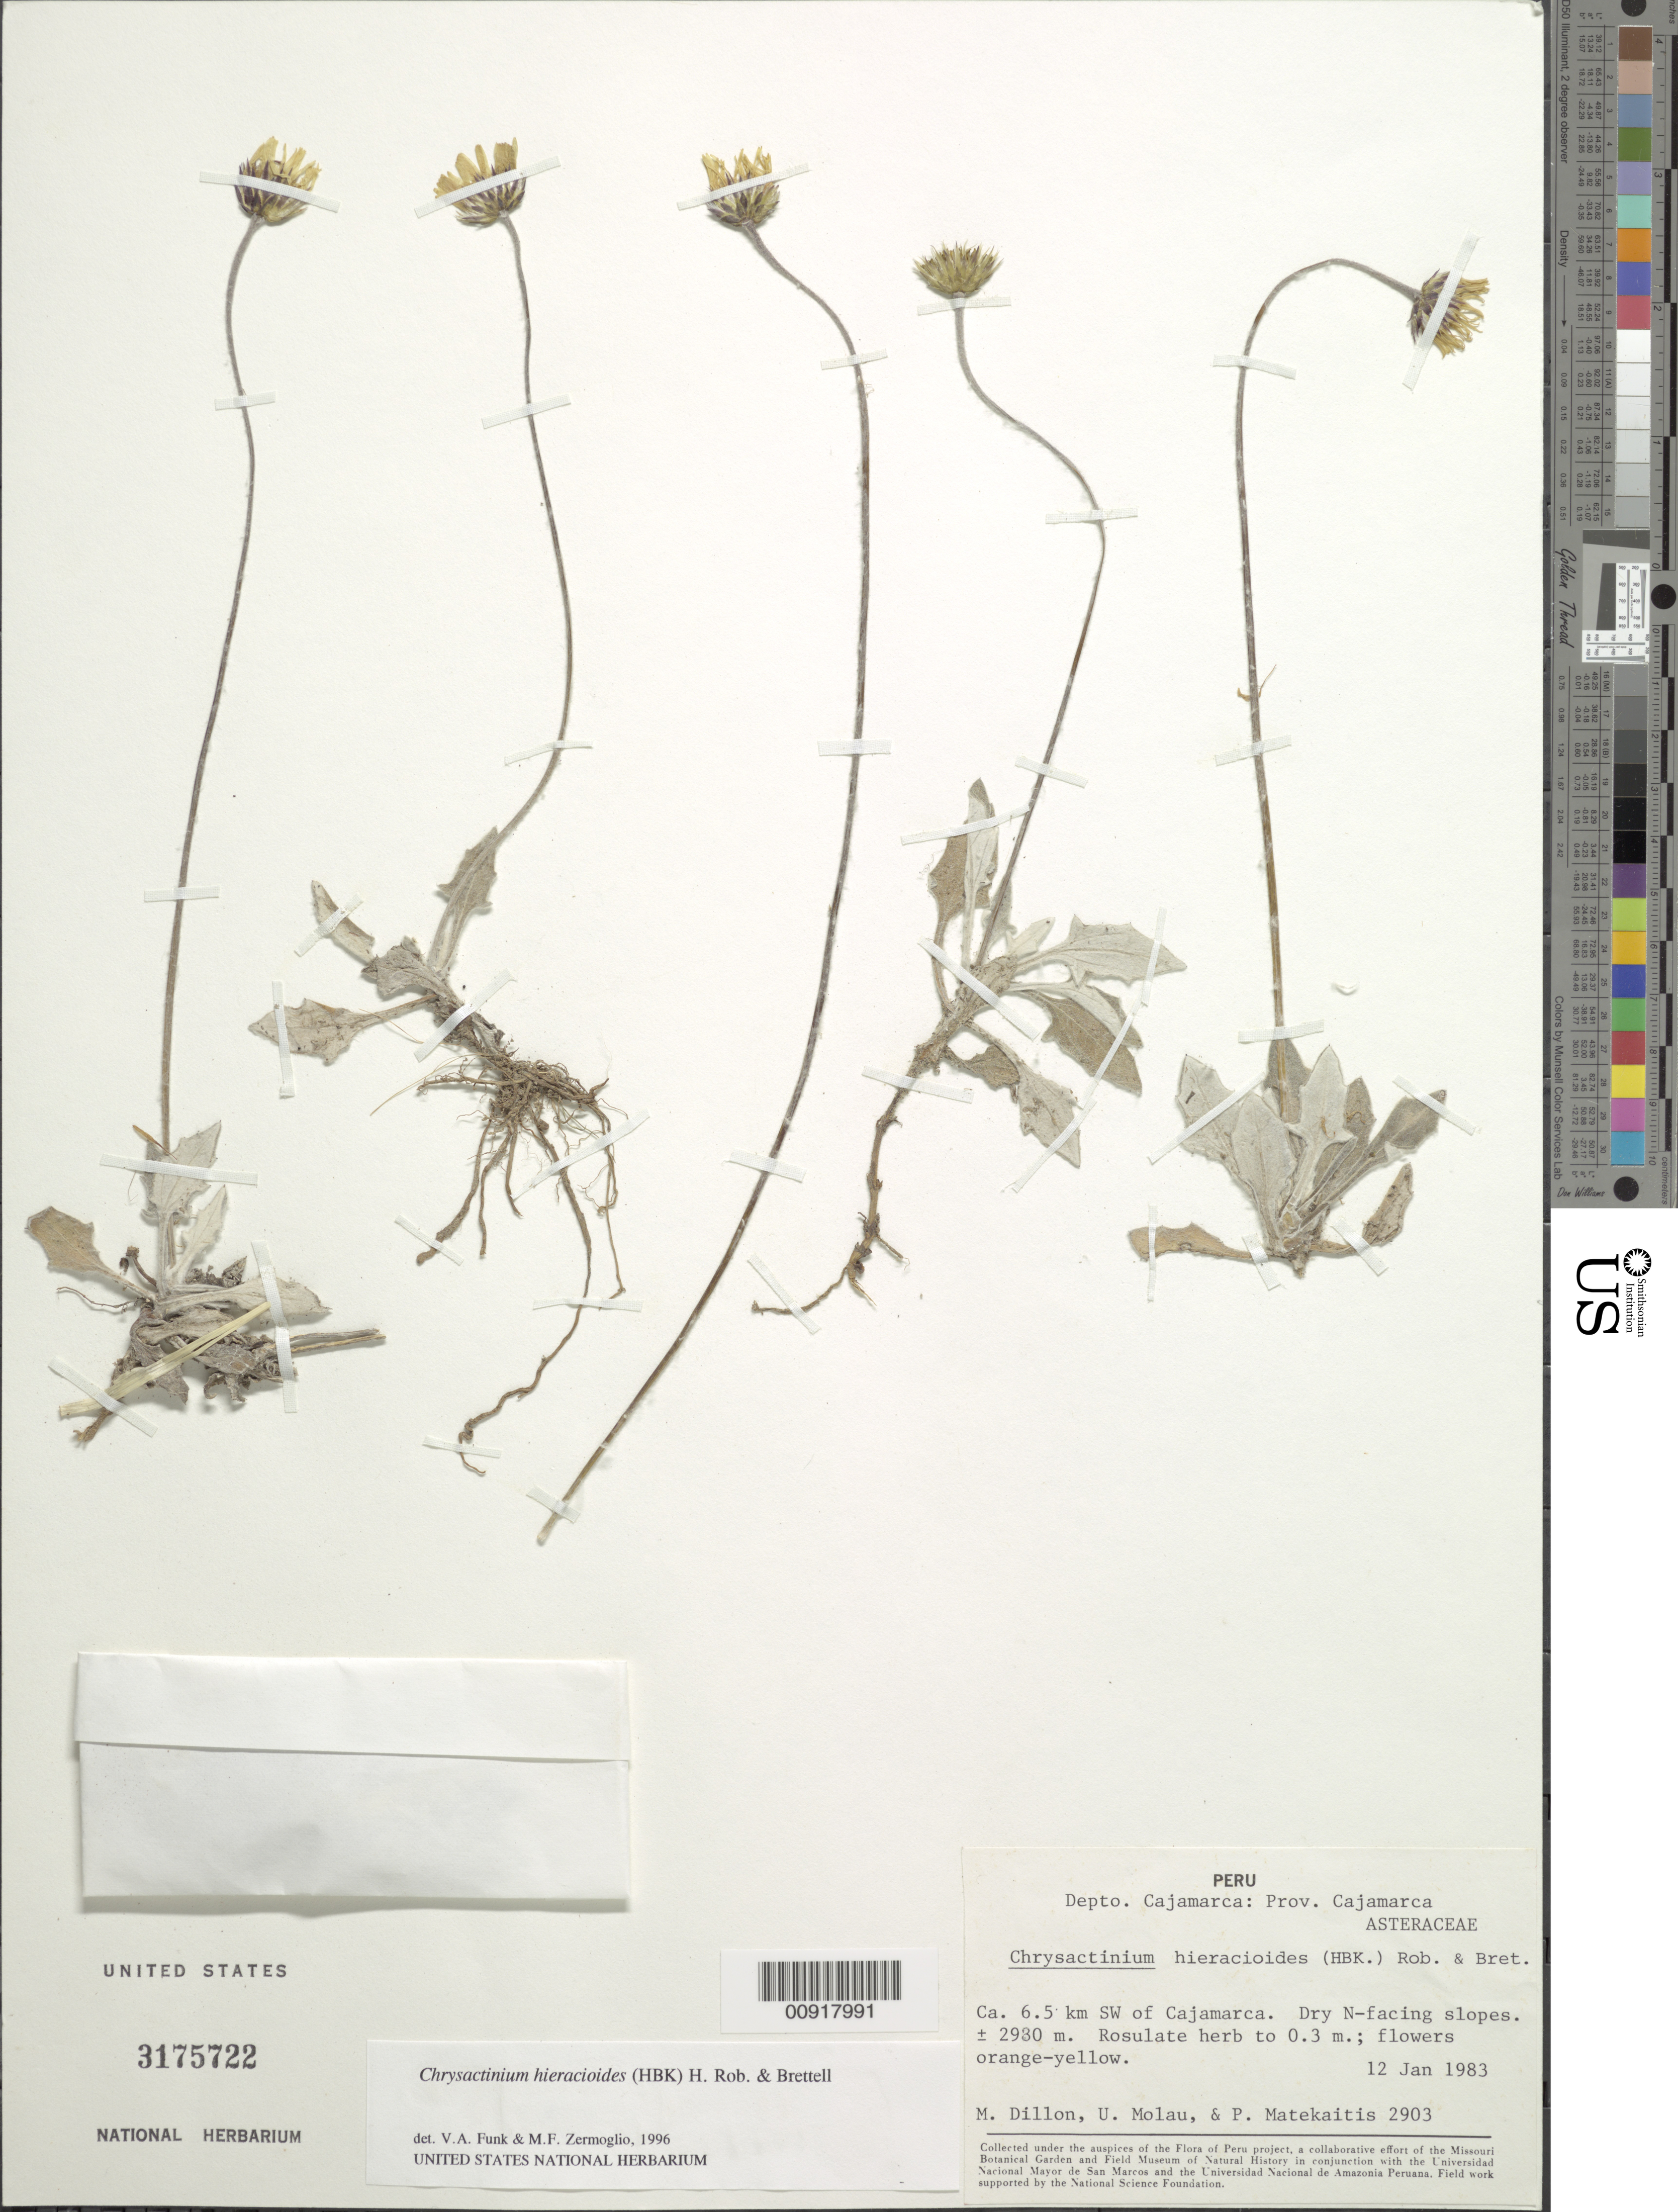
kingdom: Plantae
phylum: Tracheophyta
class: Magnoliopsida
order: Asterales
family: Asteraceae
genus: Chrysactinium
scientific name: Chrysactinium hieracioides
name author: (Kunth) H. Rob. & Brettell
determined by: Funk, V. A.; Zermoglio, M. F.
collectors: M. O. Dillon, U. Molau & P. Matekaitis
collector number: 2903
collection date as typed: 12 January 1983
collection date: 1983-01-12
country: Peru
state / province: Cajamarca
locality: Prov. Cajamarca, Dpto. Cajamarca, ca. 6.5 km SW of Cajamarca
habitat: Dry N - facing slopes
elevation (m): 2980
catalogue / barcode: US 3175722